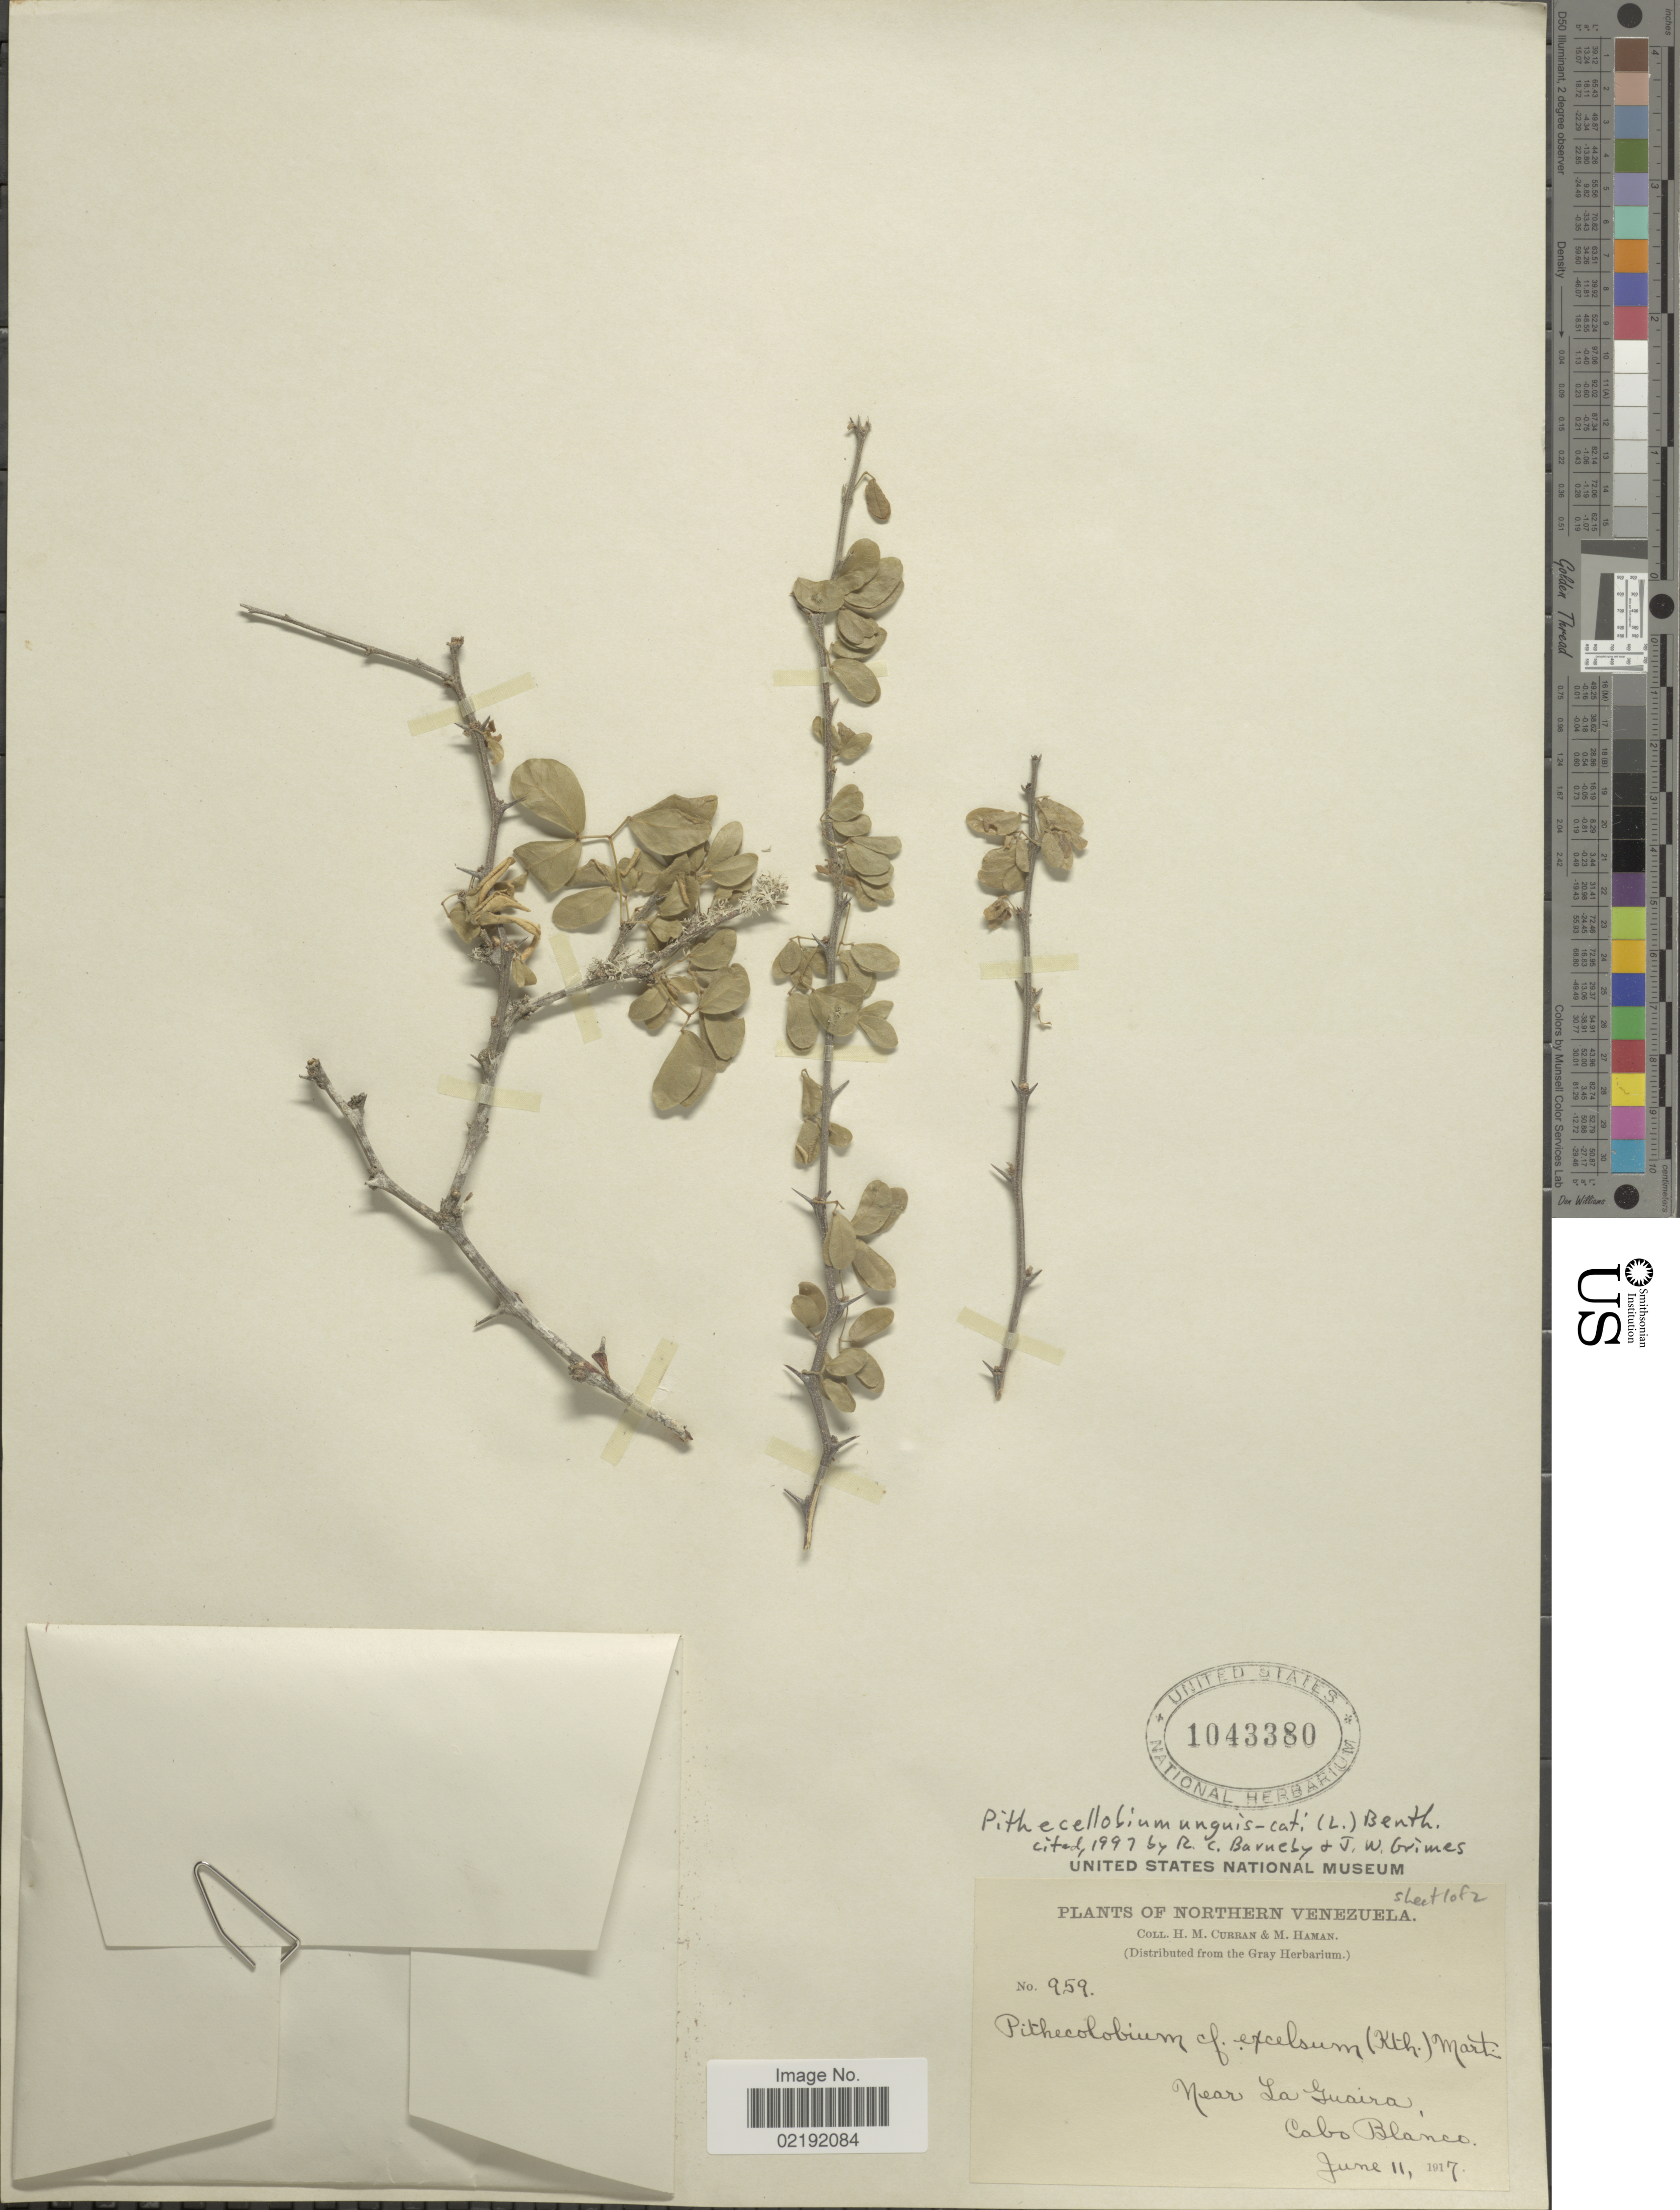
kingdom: Plantae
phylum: Tracheophyta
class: Magnoliopsida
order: Fabales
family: Fabaceae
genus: Pithecellobium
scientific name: Pithecellobium unguis-cati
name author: (L.) Benth.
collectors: H. M. Curran & M. Haman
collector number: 959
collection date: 1917-06-11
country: Venezuela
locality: Northern Venezuela. Near La Guaira, Cabo Blanco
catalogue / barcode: US 1043380